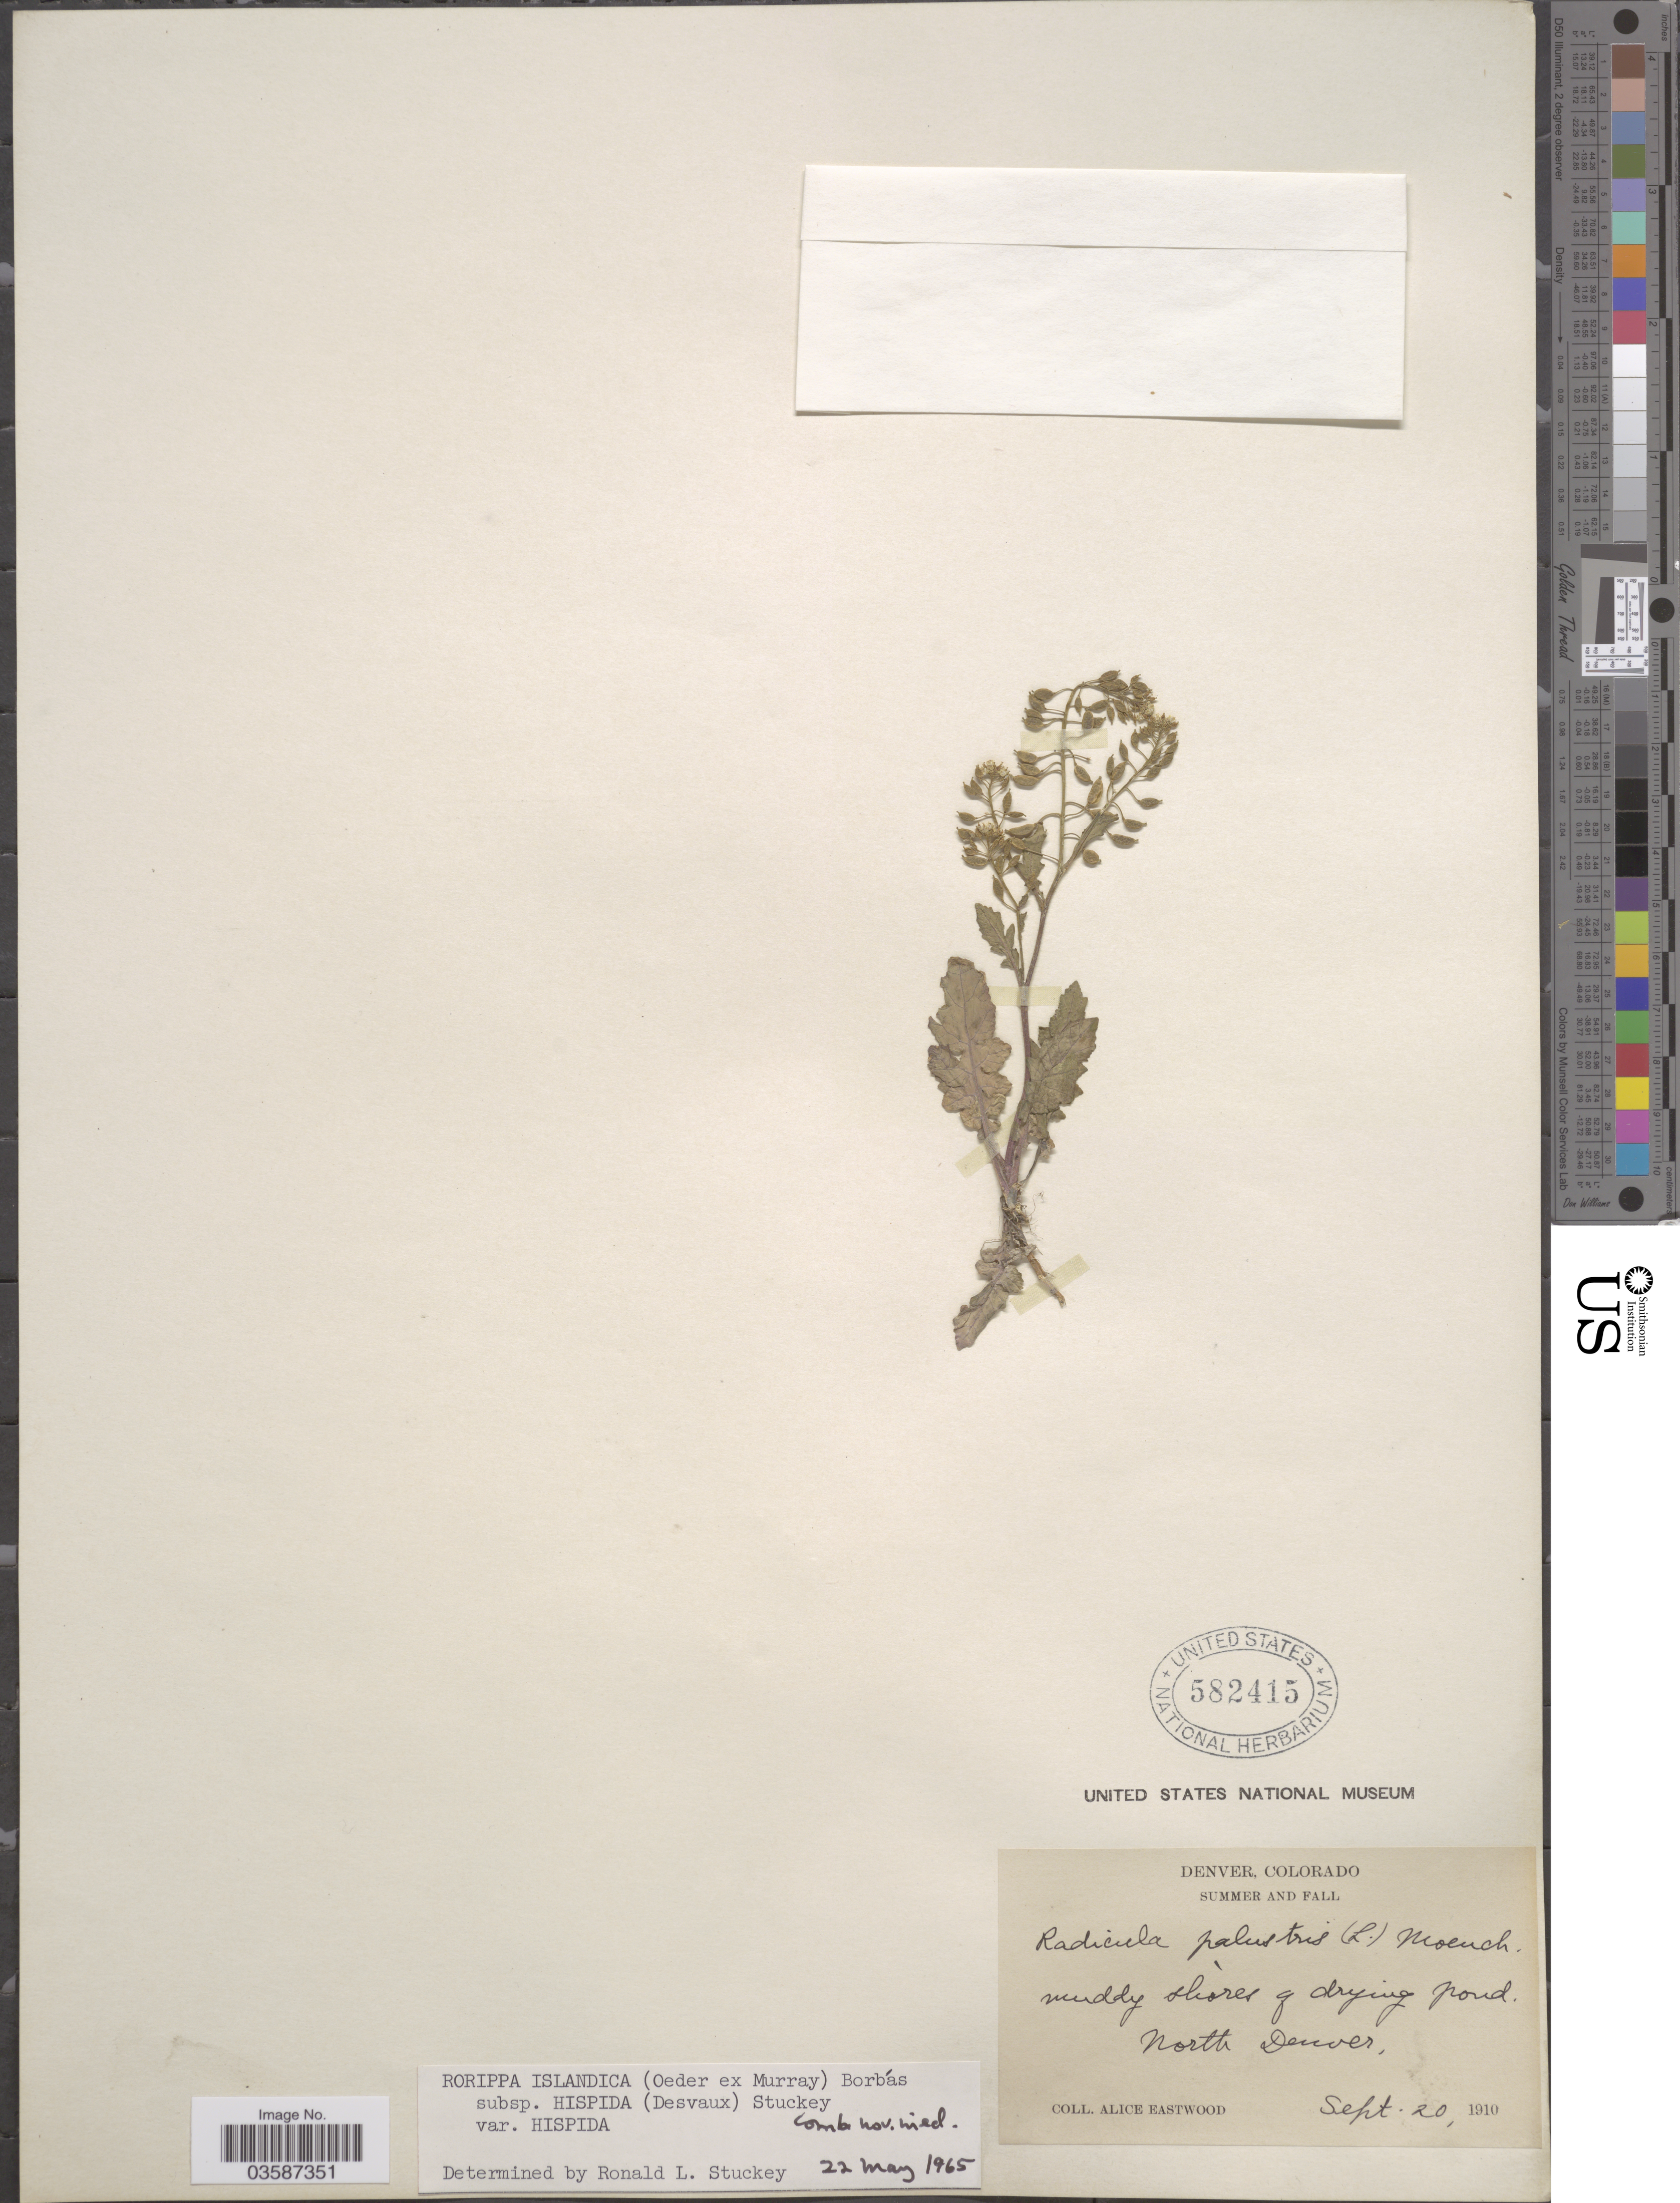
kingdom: Plantae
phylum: Tracheophyta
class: Magnoliopsida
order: Brassicales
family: Brassicaceae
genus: Rorippa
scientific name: Rorippa islandica var. hispida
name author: (Desv.) Butters & Abbe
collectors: A. Eastwood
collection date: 1910-09-20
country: United States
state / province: Colorado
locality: North Denver.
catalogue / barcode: US 582415